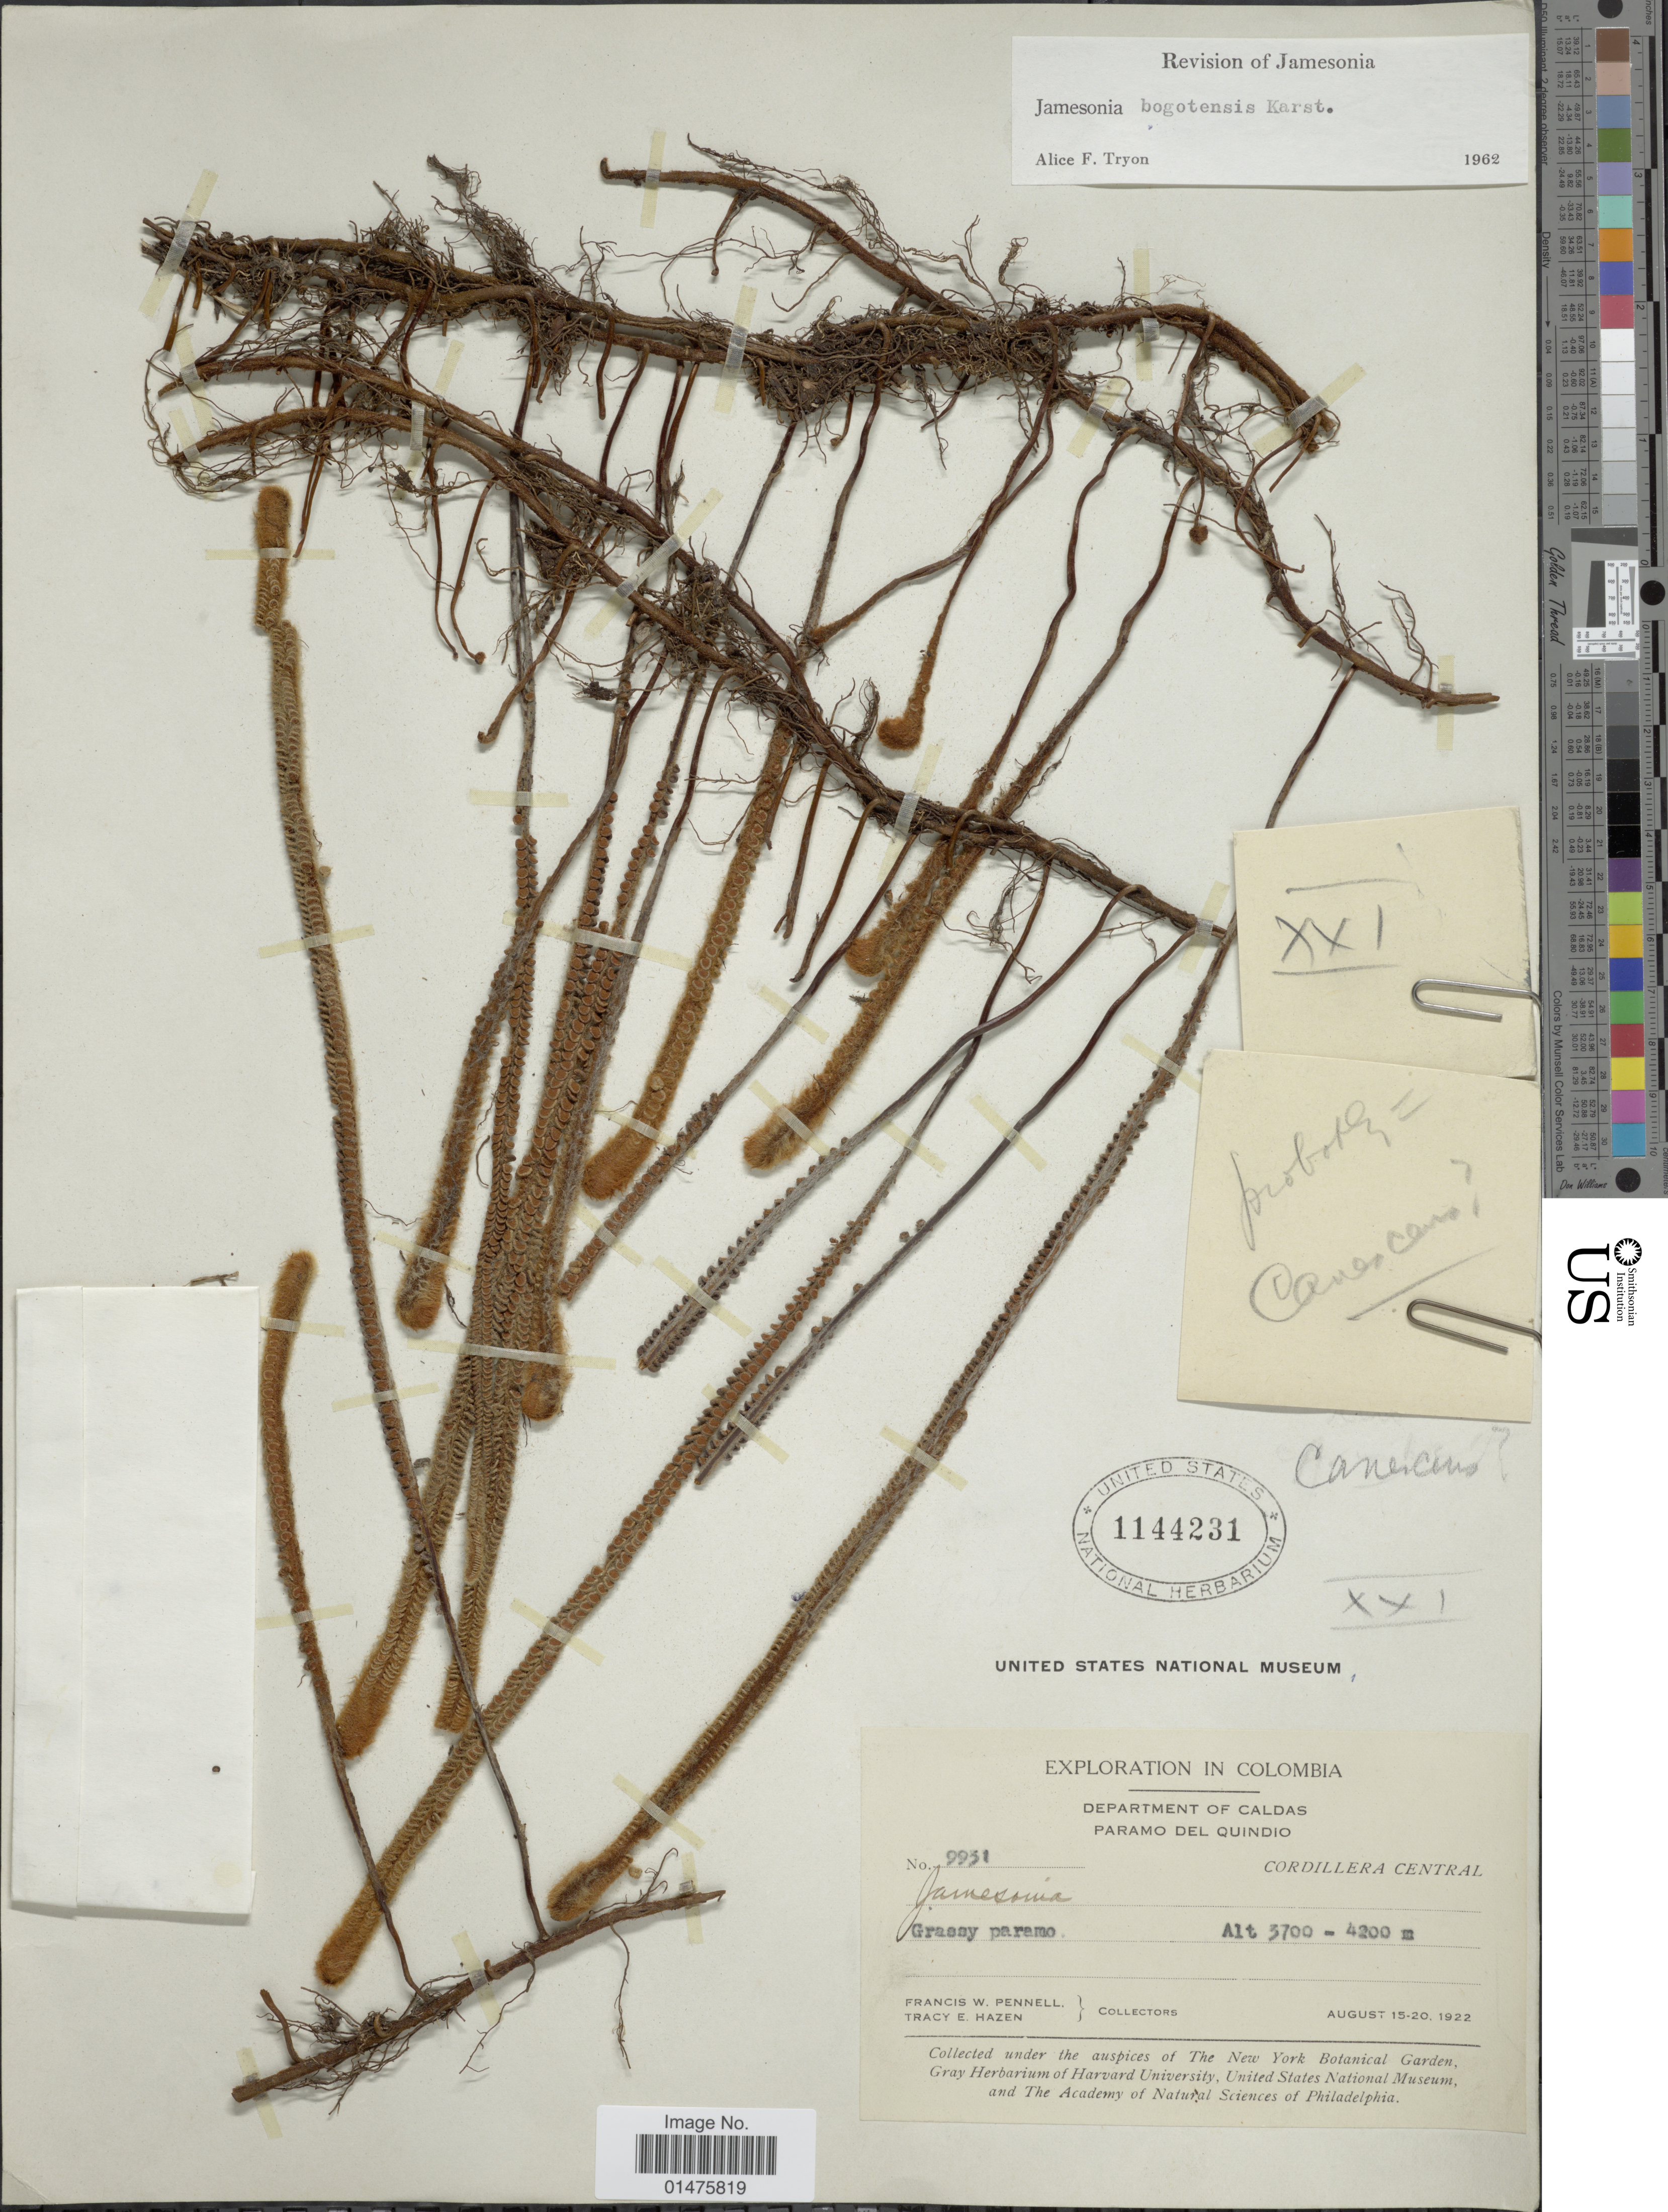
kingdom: Plantae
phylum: Tracheophyta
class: Polypodiopsida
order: Polypodiales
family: Pteridaceae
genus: Jamesonia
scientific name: Jamesonia bogotensis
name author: H. Karst.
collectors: F. W. Pennell & T. E. Hazen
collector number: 9931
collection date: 1922-08-15/1922-08-20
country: Colombia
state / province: Caldas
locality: Department of Caldas Paramo del Quindio, Cordillera Central Grassy paramo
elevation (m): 3700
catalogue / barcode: US 1144231